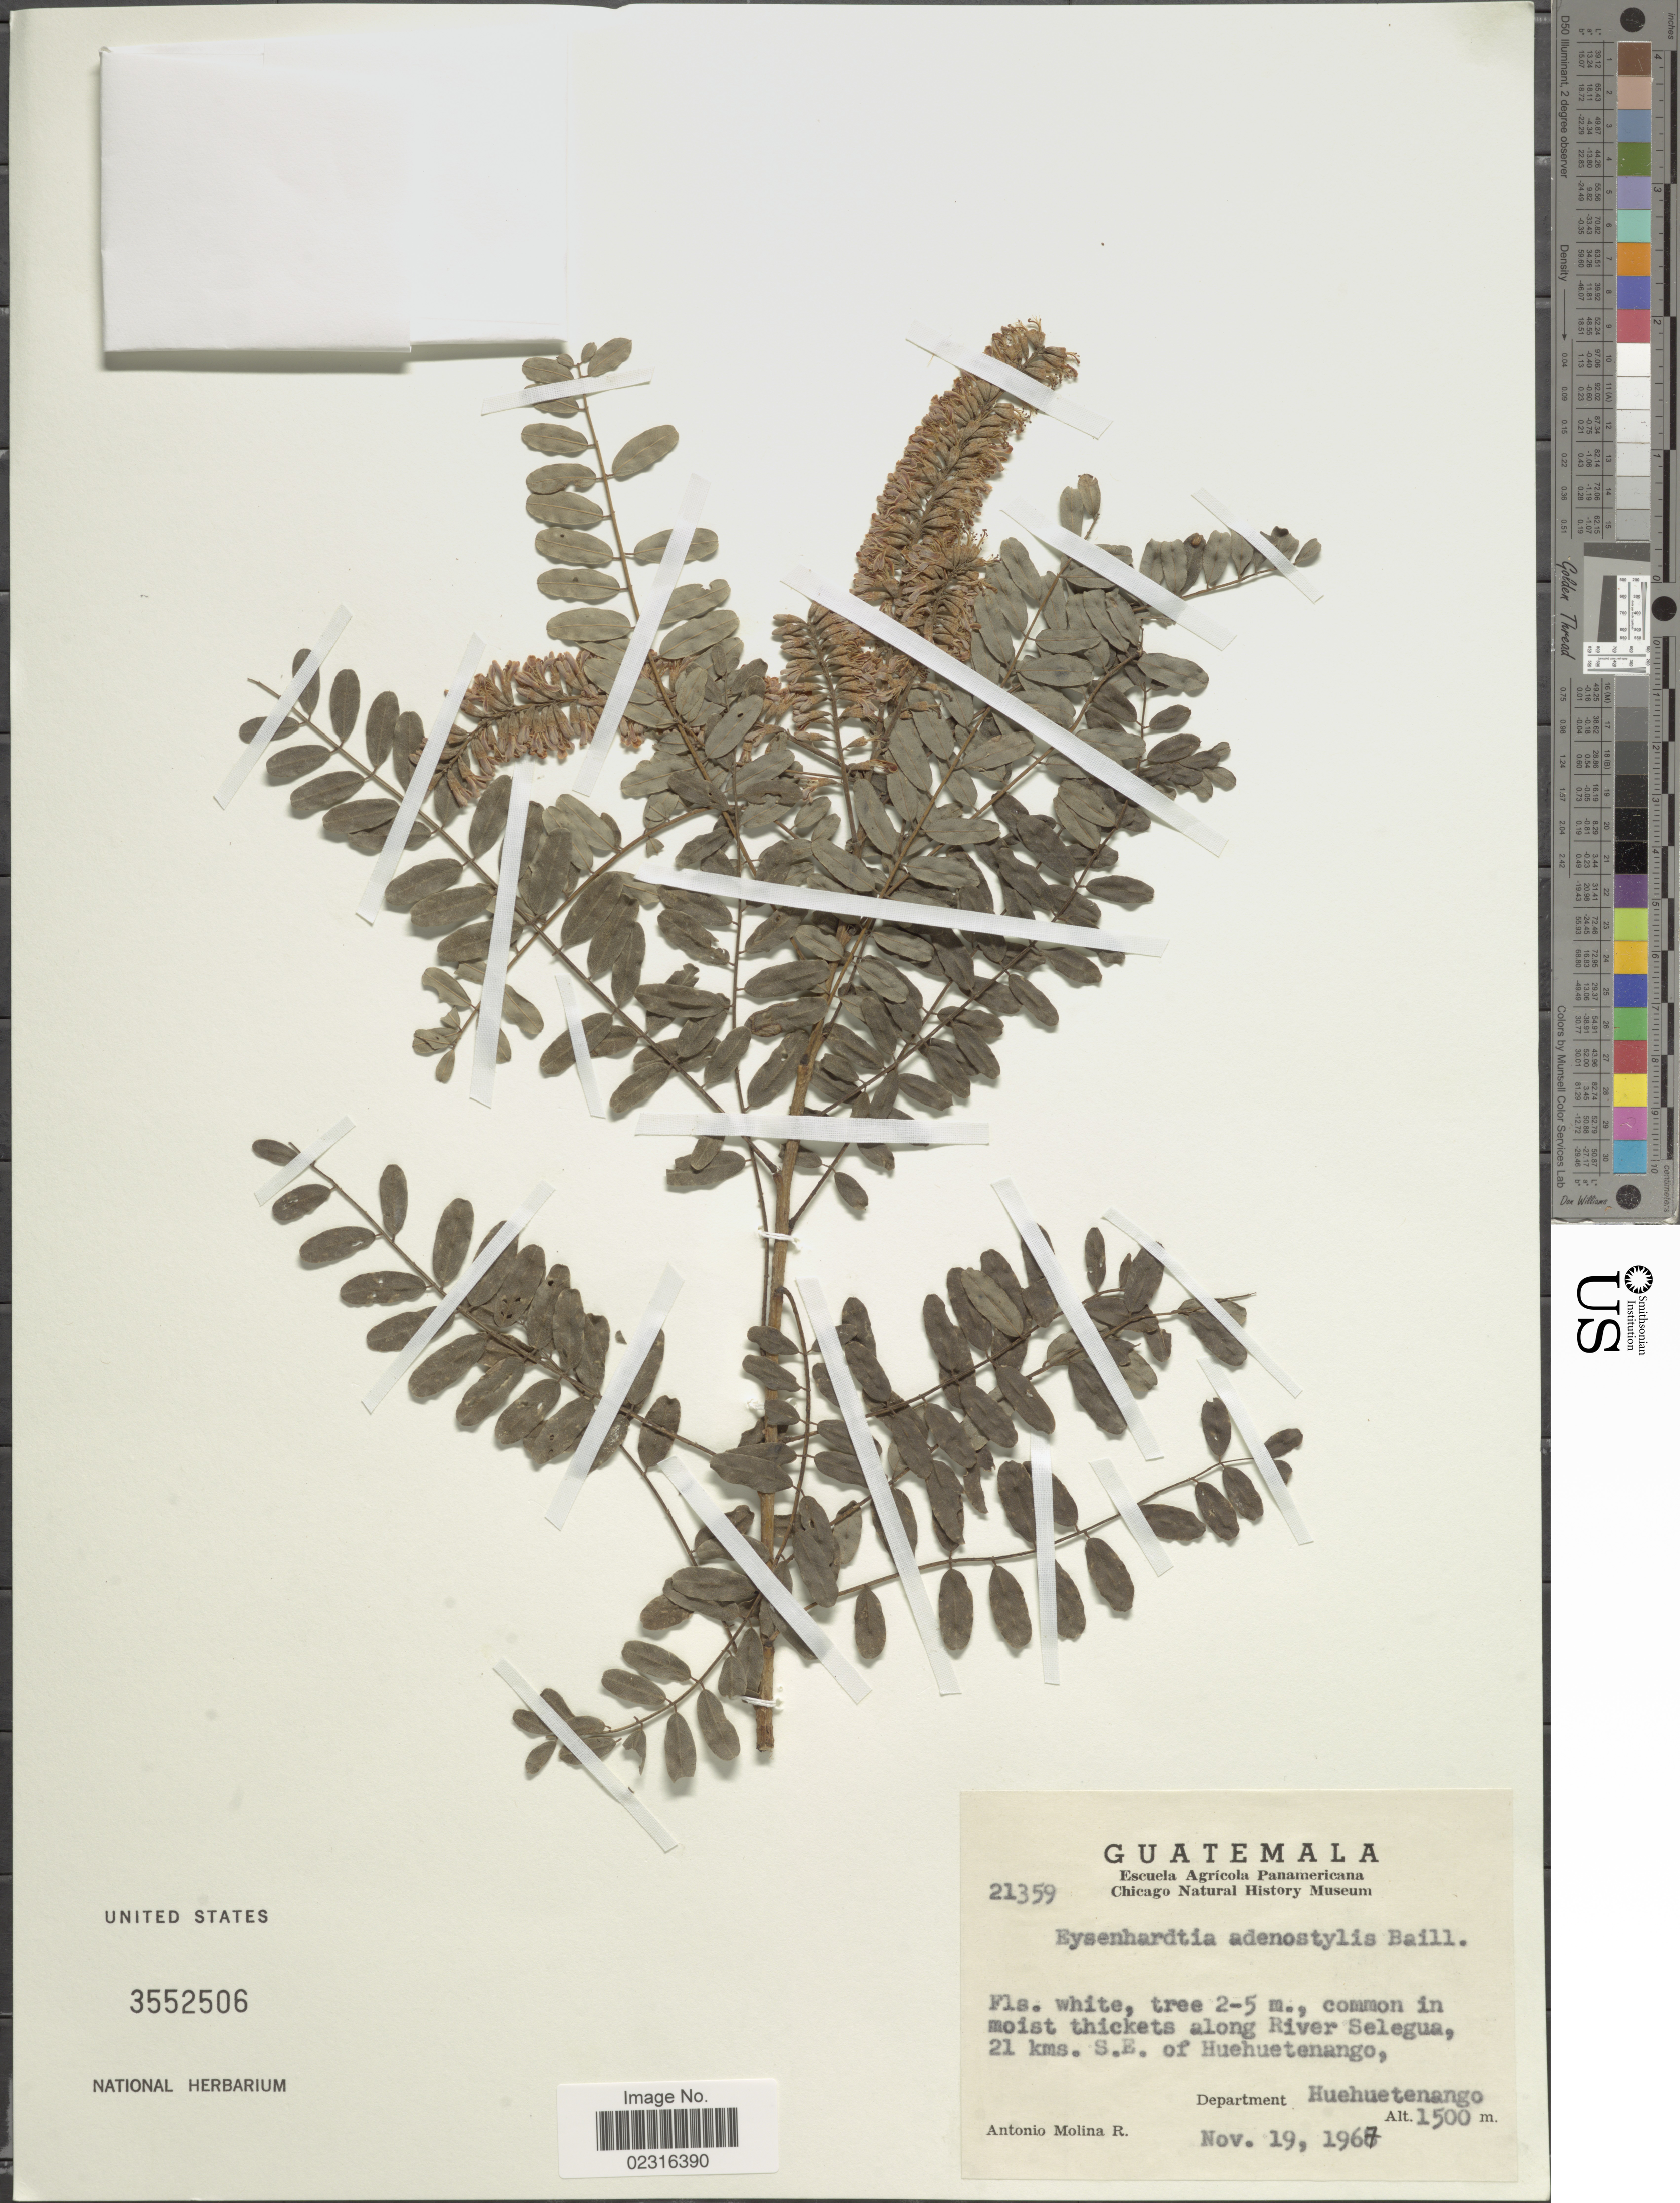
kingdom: Plantae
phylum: Tracheophyta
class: Magnoliopsida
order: Fabales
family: Fabaceae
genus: Eysenhardtia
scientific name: Eysenhardtia adenostylis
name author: Baill.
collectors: A. Molina R.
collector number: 21359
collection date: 1967-11-19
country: Guatemala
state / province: Huehuetenango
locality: Common in moist thickets along River Selegua, 21 kms. S.E. of Huehuetenango.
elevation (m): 1500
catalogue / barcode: US 3552506